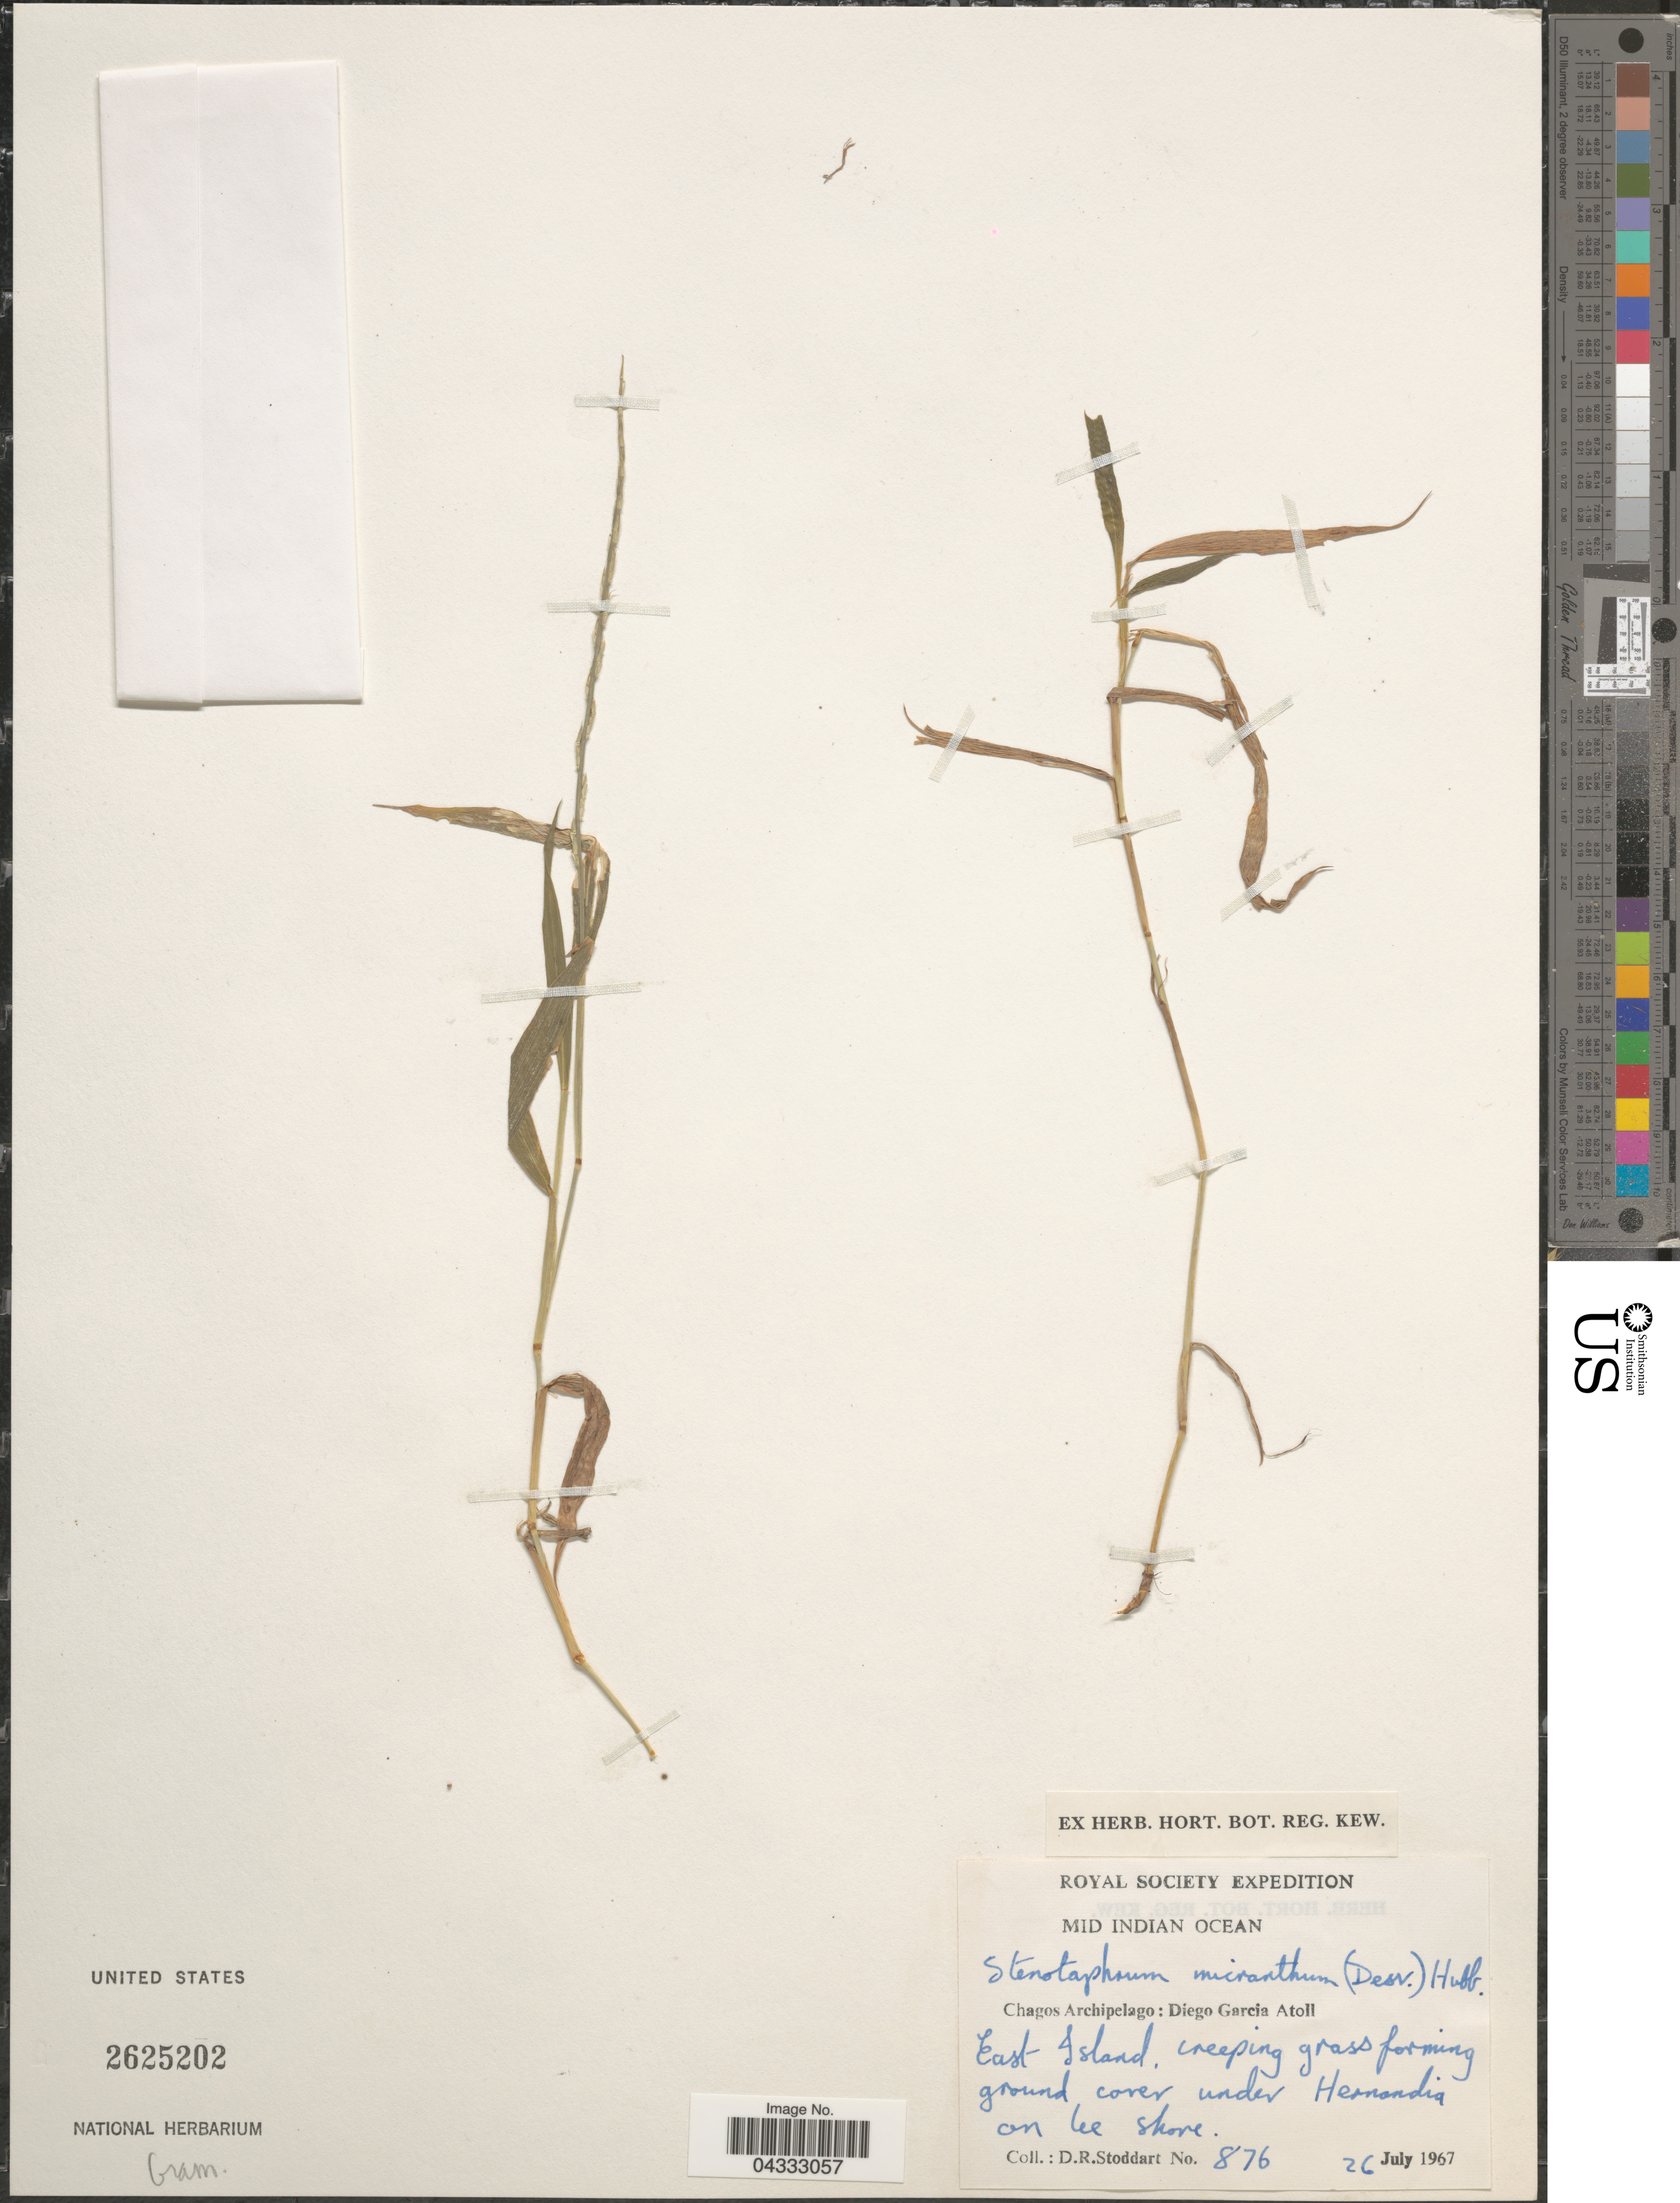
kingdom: Plantae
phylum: Tracheophyta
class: Liliopsida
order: Poales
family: Poaceae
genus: Stenotaphrum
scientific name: Stenotaphrum micranthum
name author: (Desv.) C.E. Hubb.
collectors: D. R. Stoddart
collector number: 876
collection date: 1967-07-26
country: British Indian Ocean Territory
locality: Royal Society Expedition. Mid Indian Ocean. Chagos Archipelago: Diego Garcia Atoll. East Island, creeping grass forming ground cover under Hernandia on the shore.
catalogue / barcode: US 2625202